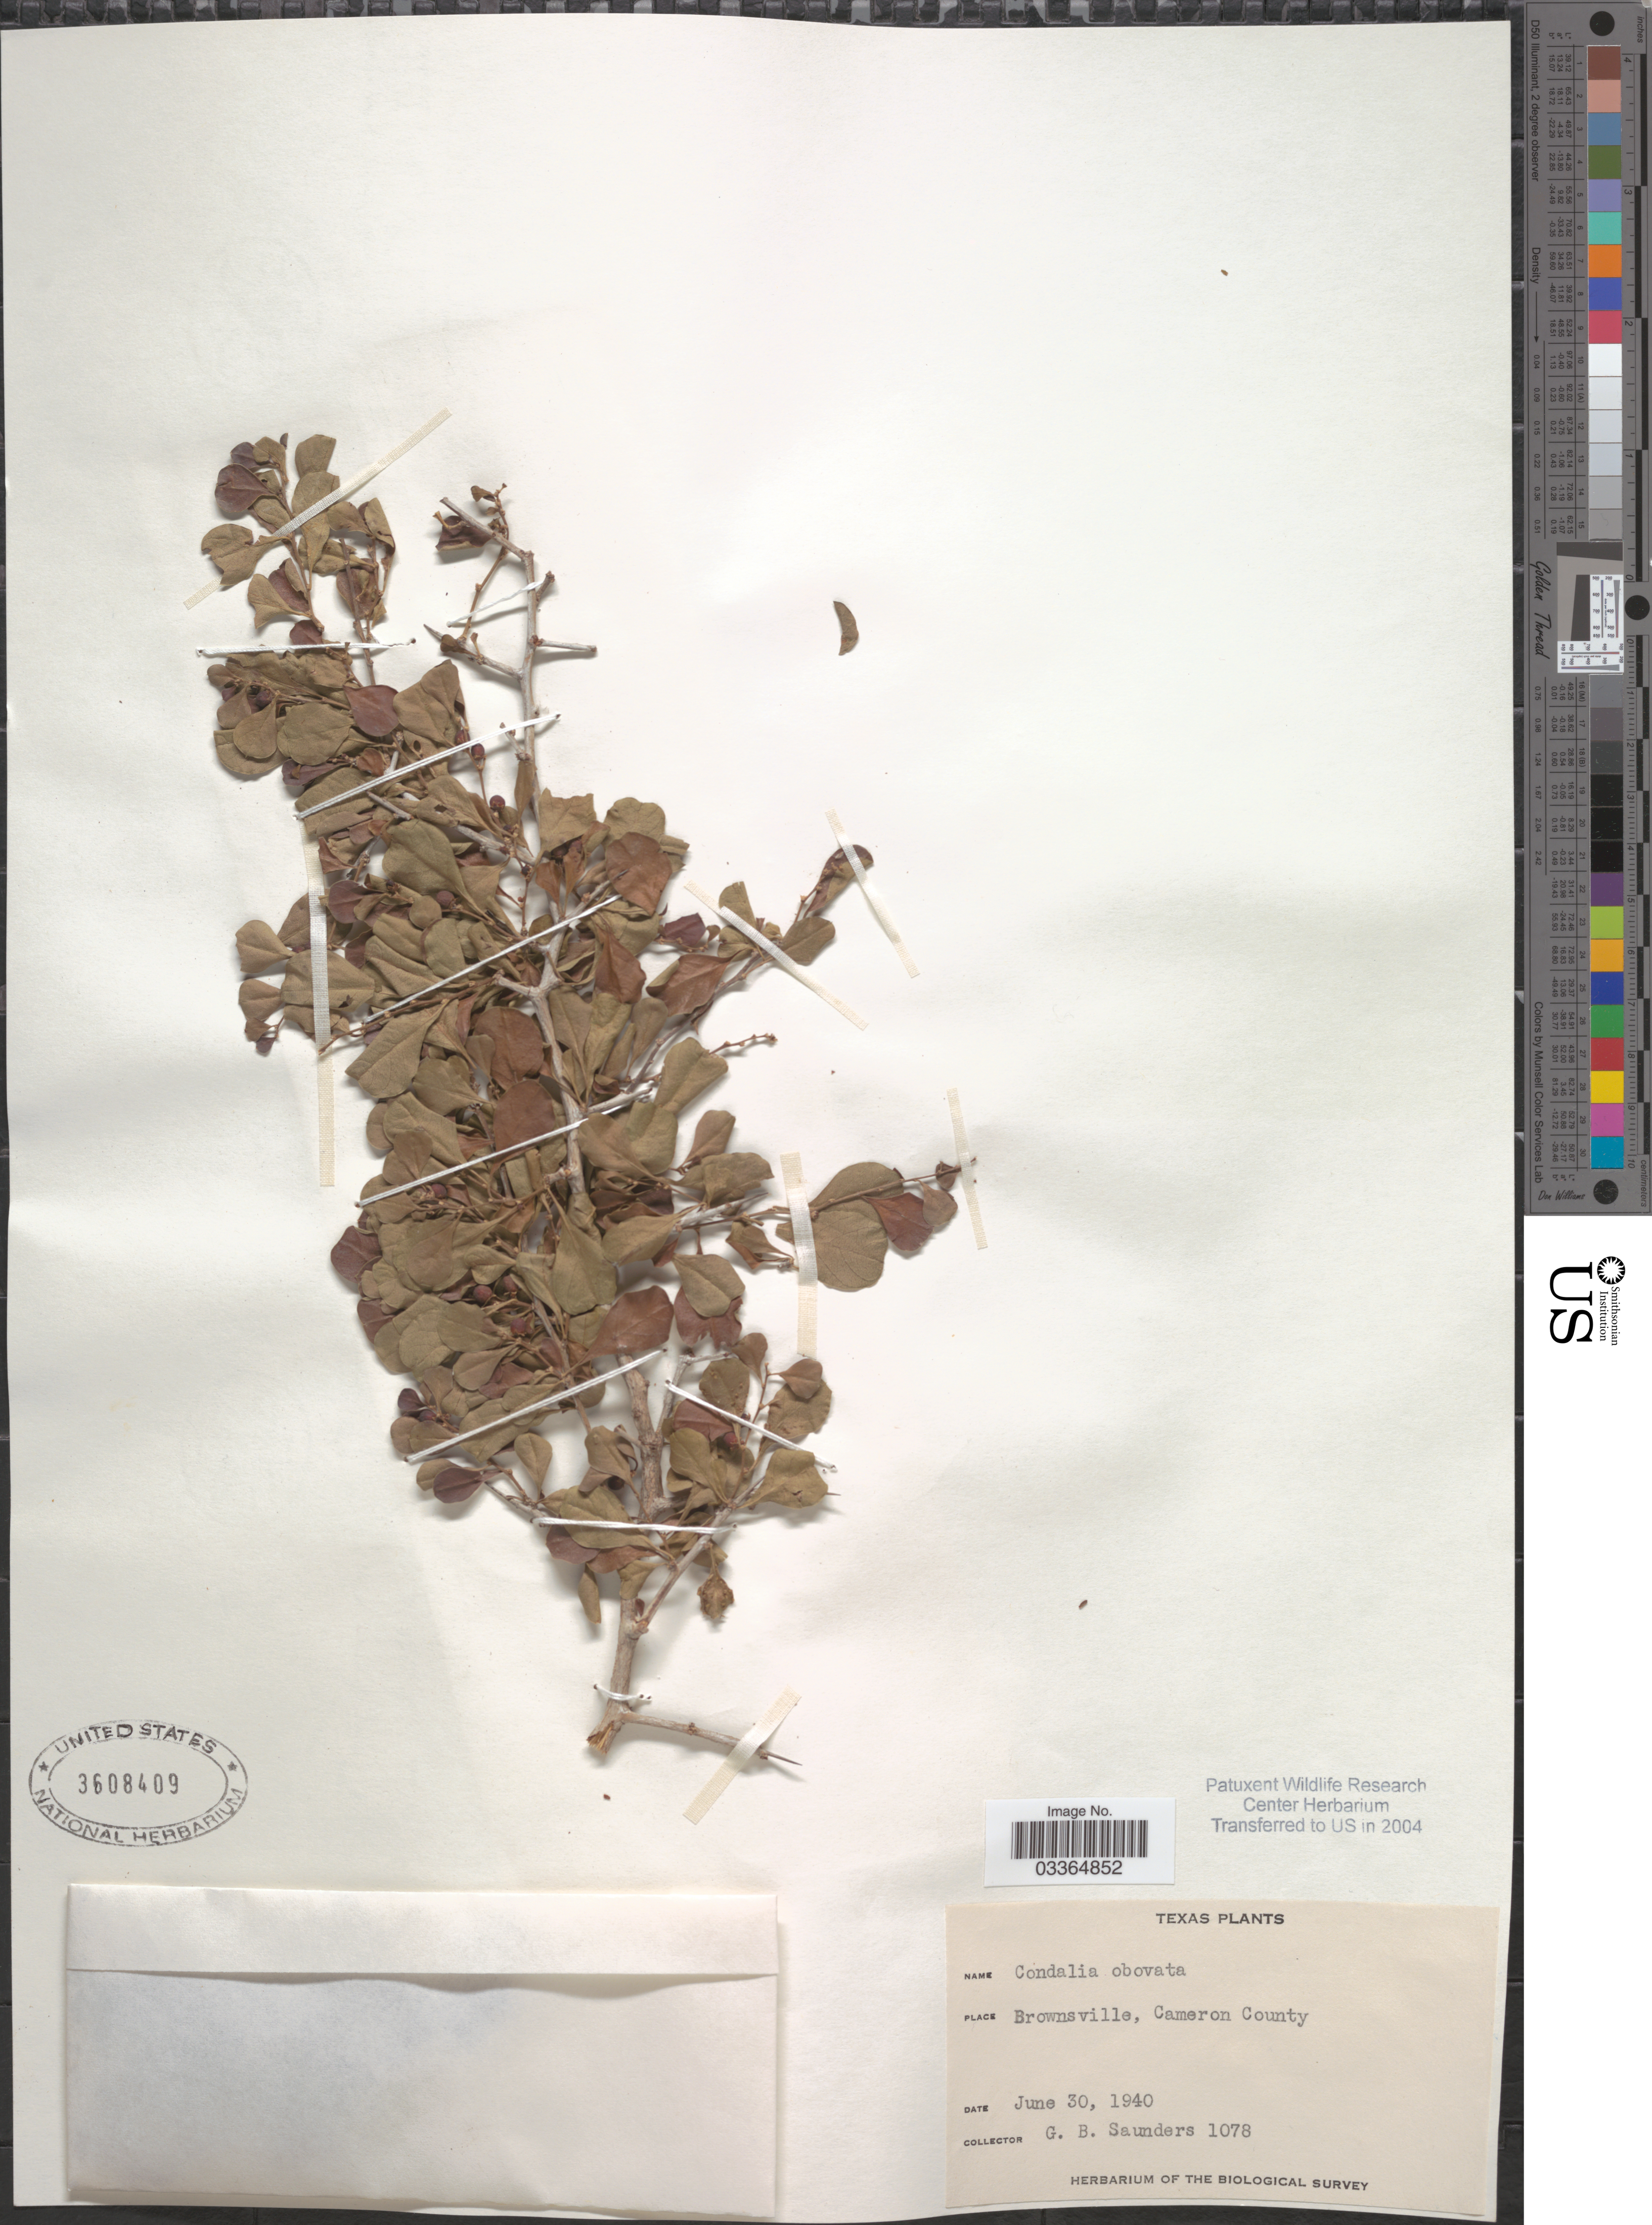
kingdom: Plantae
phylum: Tracheophyta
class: Magnoliopsida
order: Rosales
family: Rhamnaceae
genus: Condalia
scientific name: Condalia hookeri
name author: M.C. Johnst.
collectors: G. B. Saunders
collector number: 1078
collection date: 1940-06-30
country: United States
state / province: Texas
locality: Brownsville, Cameron County.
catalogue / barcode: US 3608409